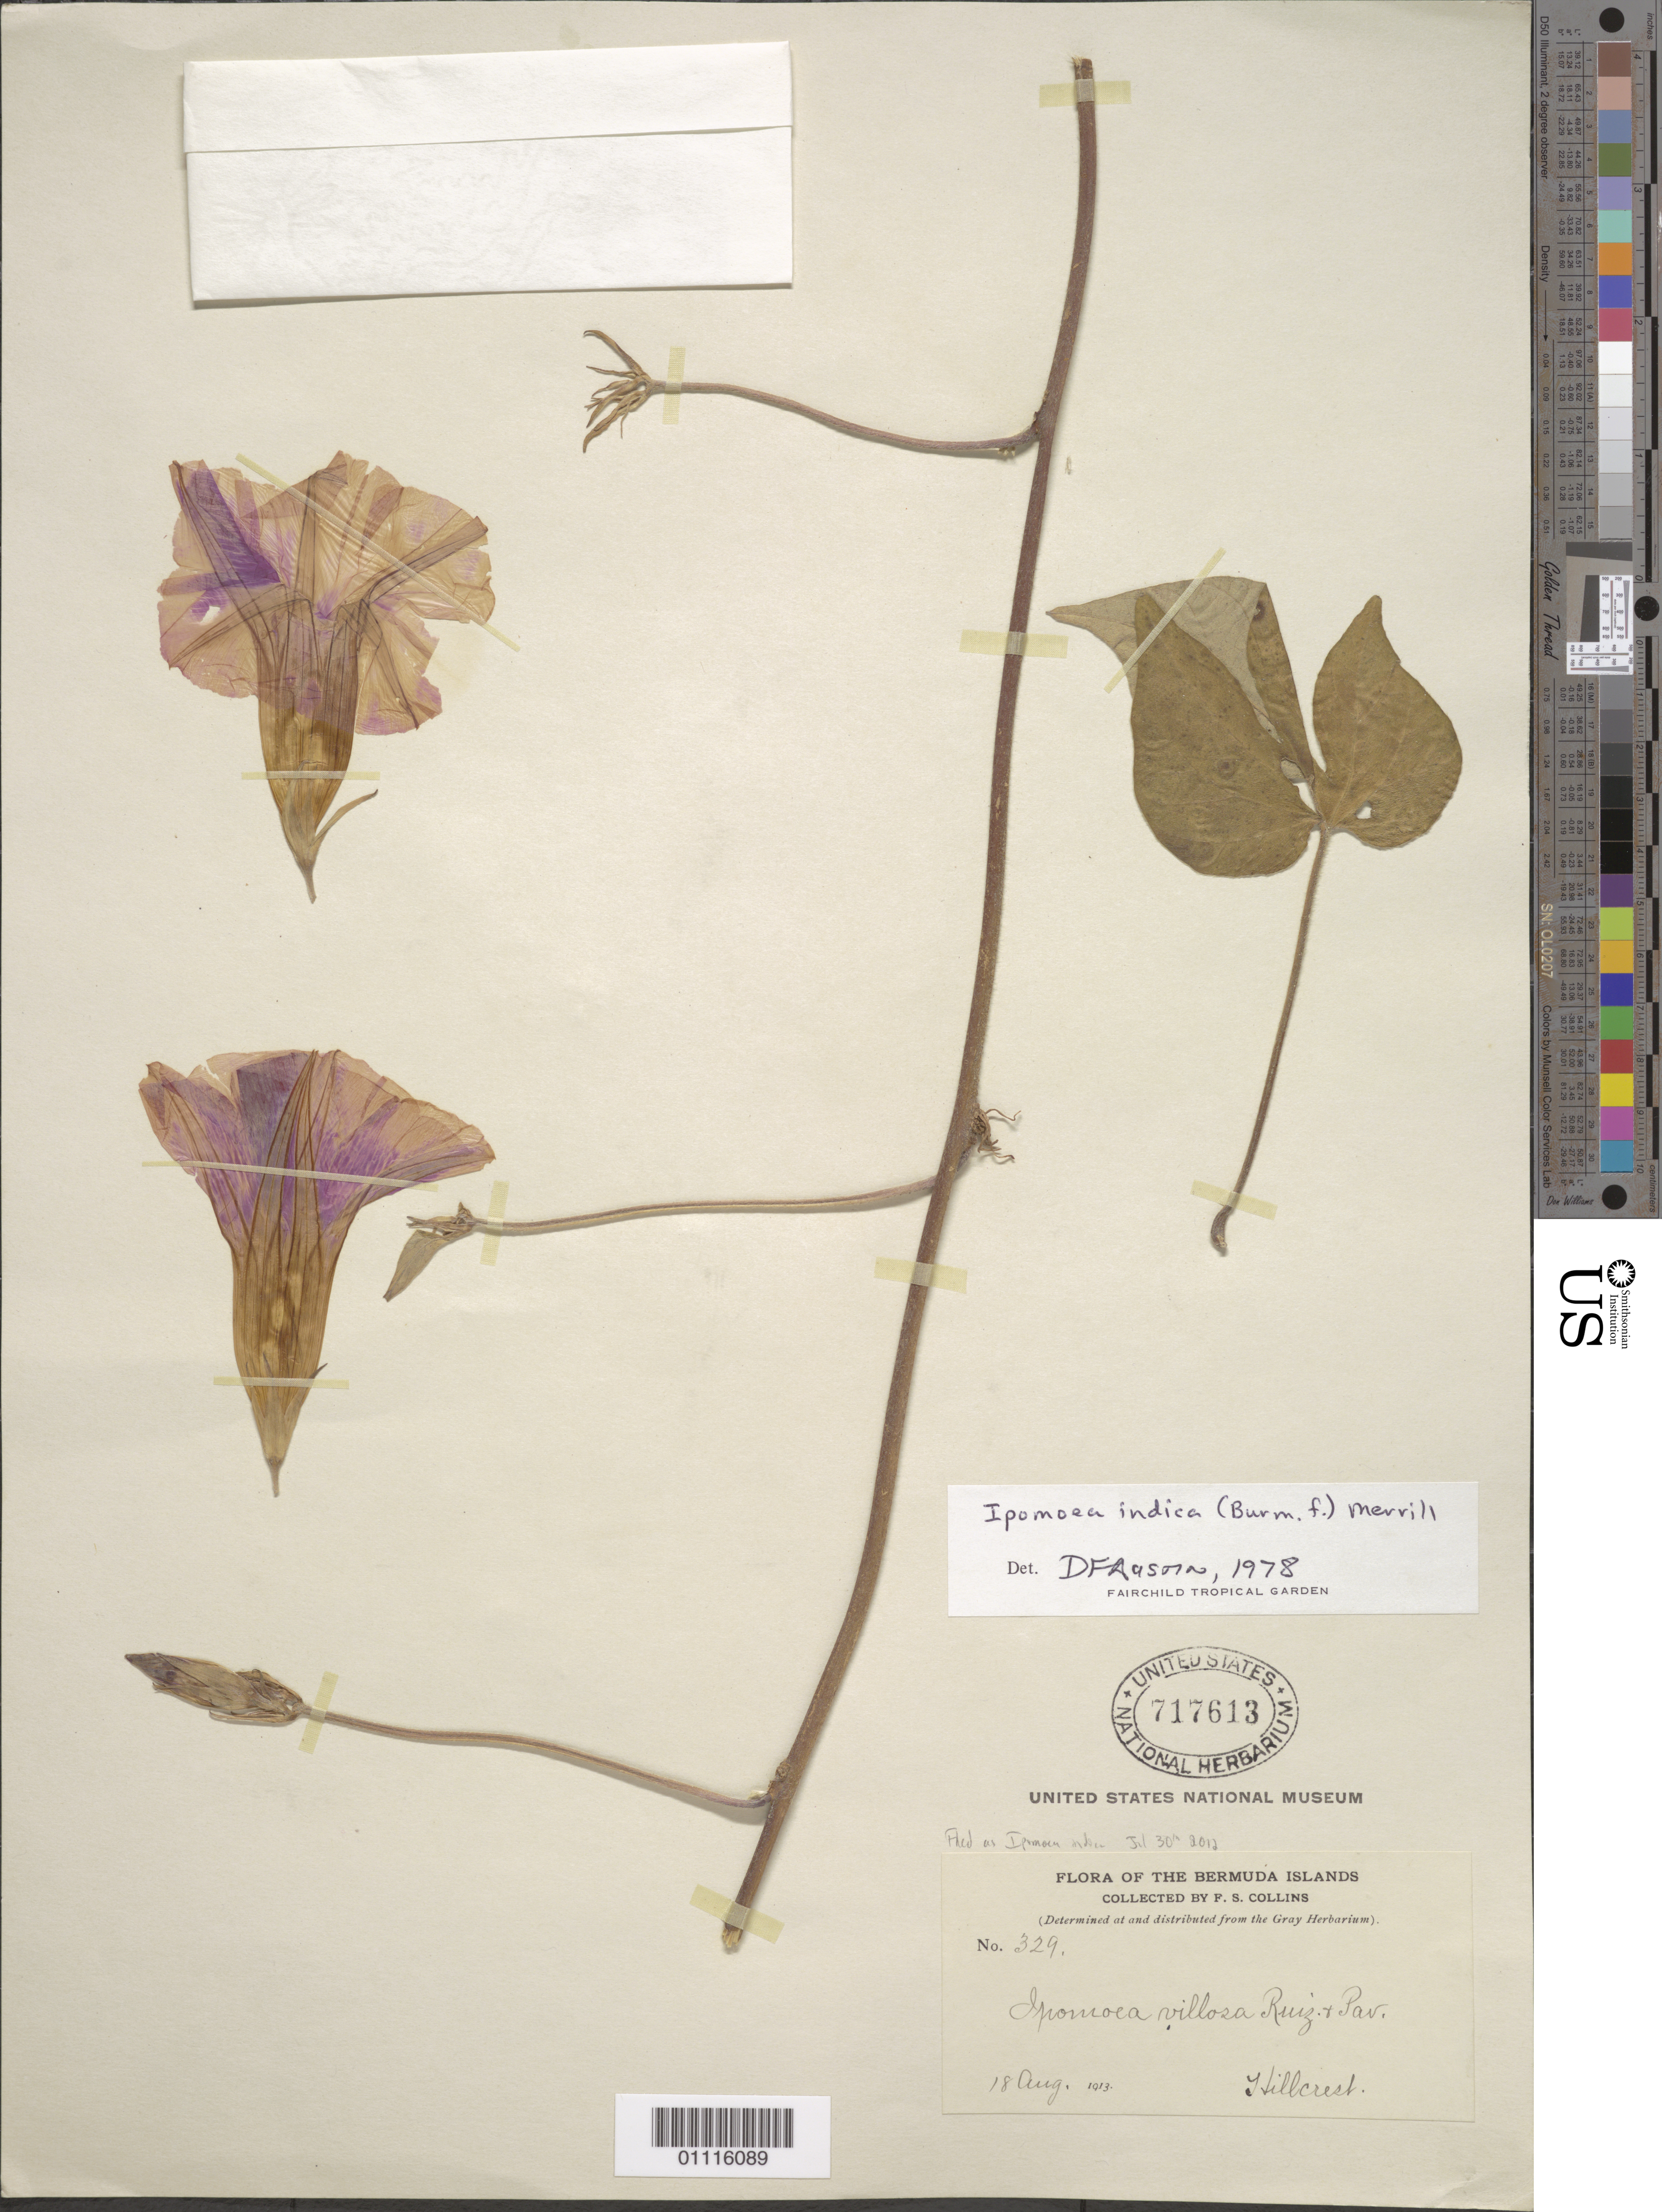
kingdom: Plantae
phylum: Tracheophyta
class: Magnoliopsida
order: Solanales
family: Convolvulaceae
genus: Ipomoea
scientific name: Ipomoea indica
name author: (Burm.) Merr.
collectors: F. Collins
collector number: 329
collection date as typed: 18 Aug 1913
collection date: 1913-08-18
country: Bermuda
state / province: St. George's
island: Bermuda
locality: Hillcrest.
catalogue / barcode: US 717613